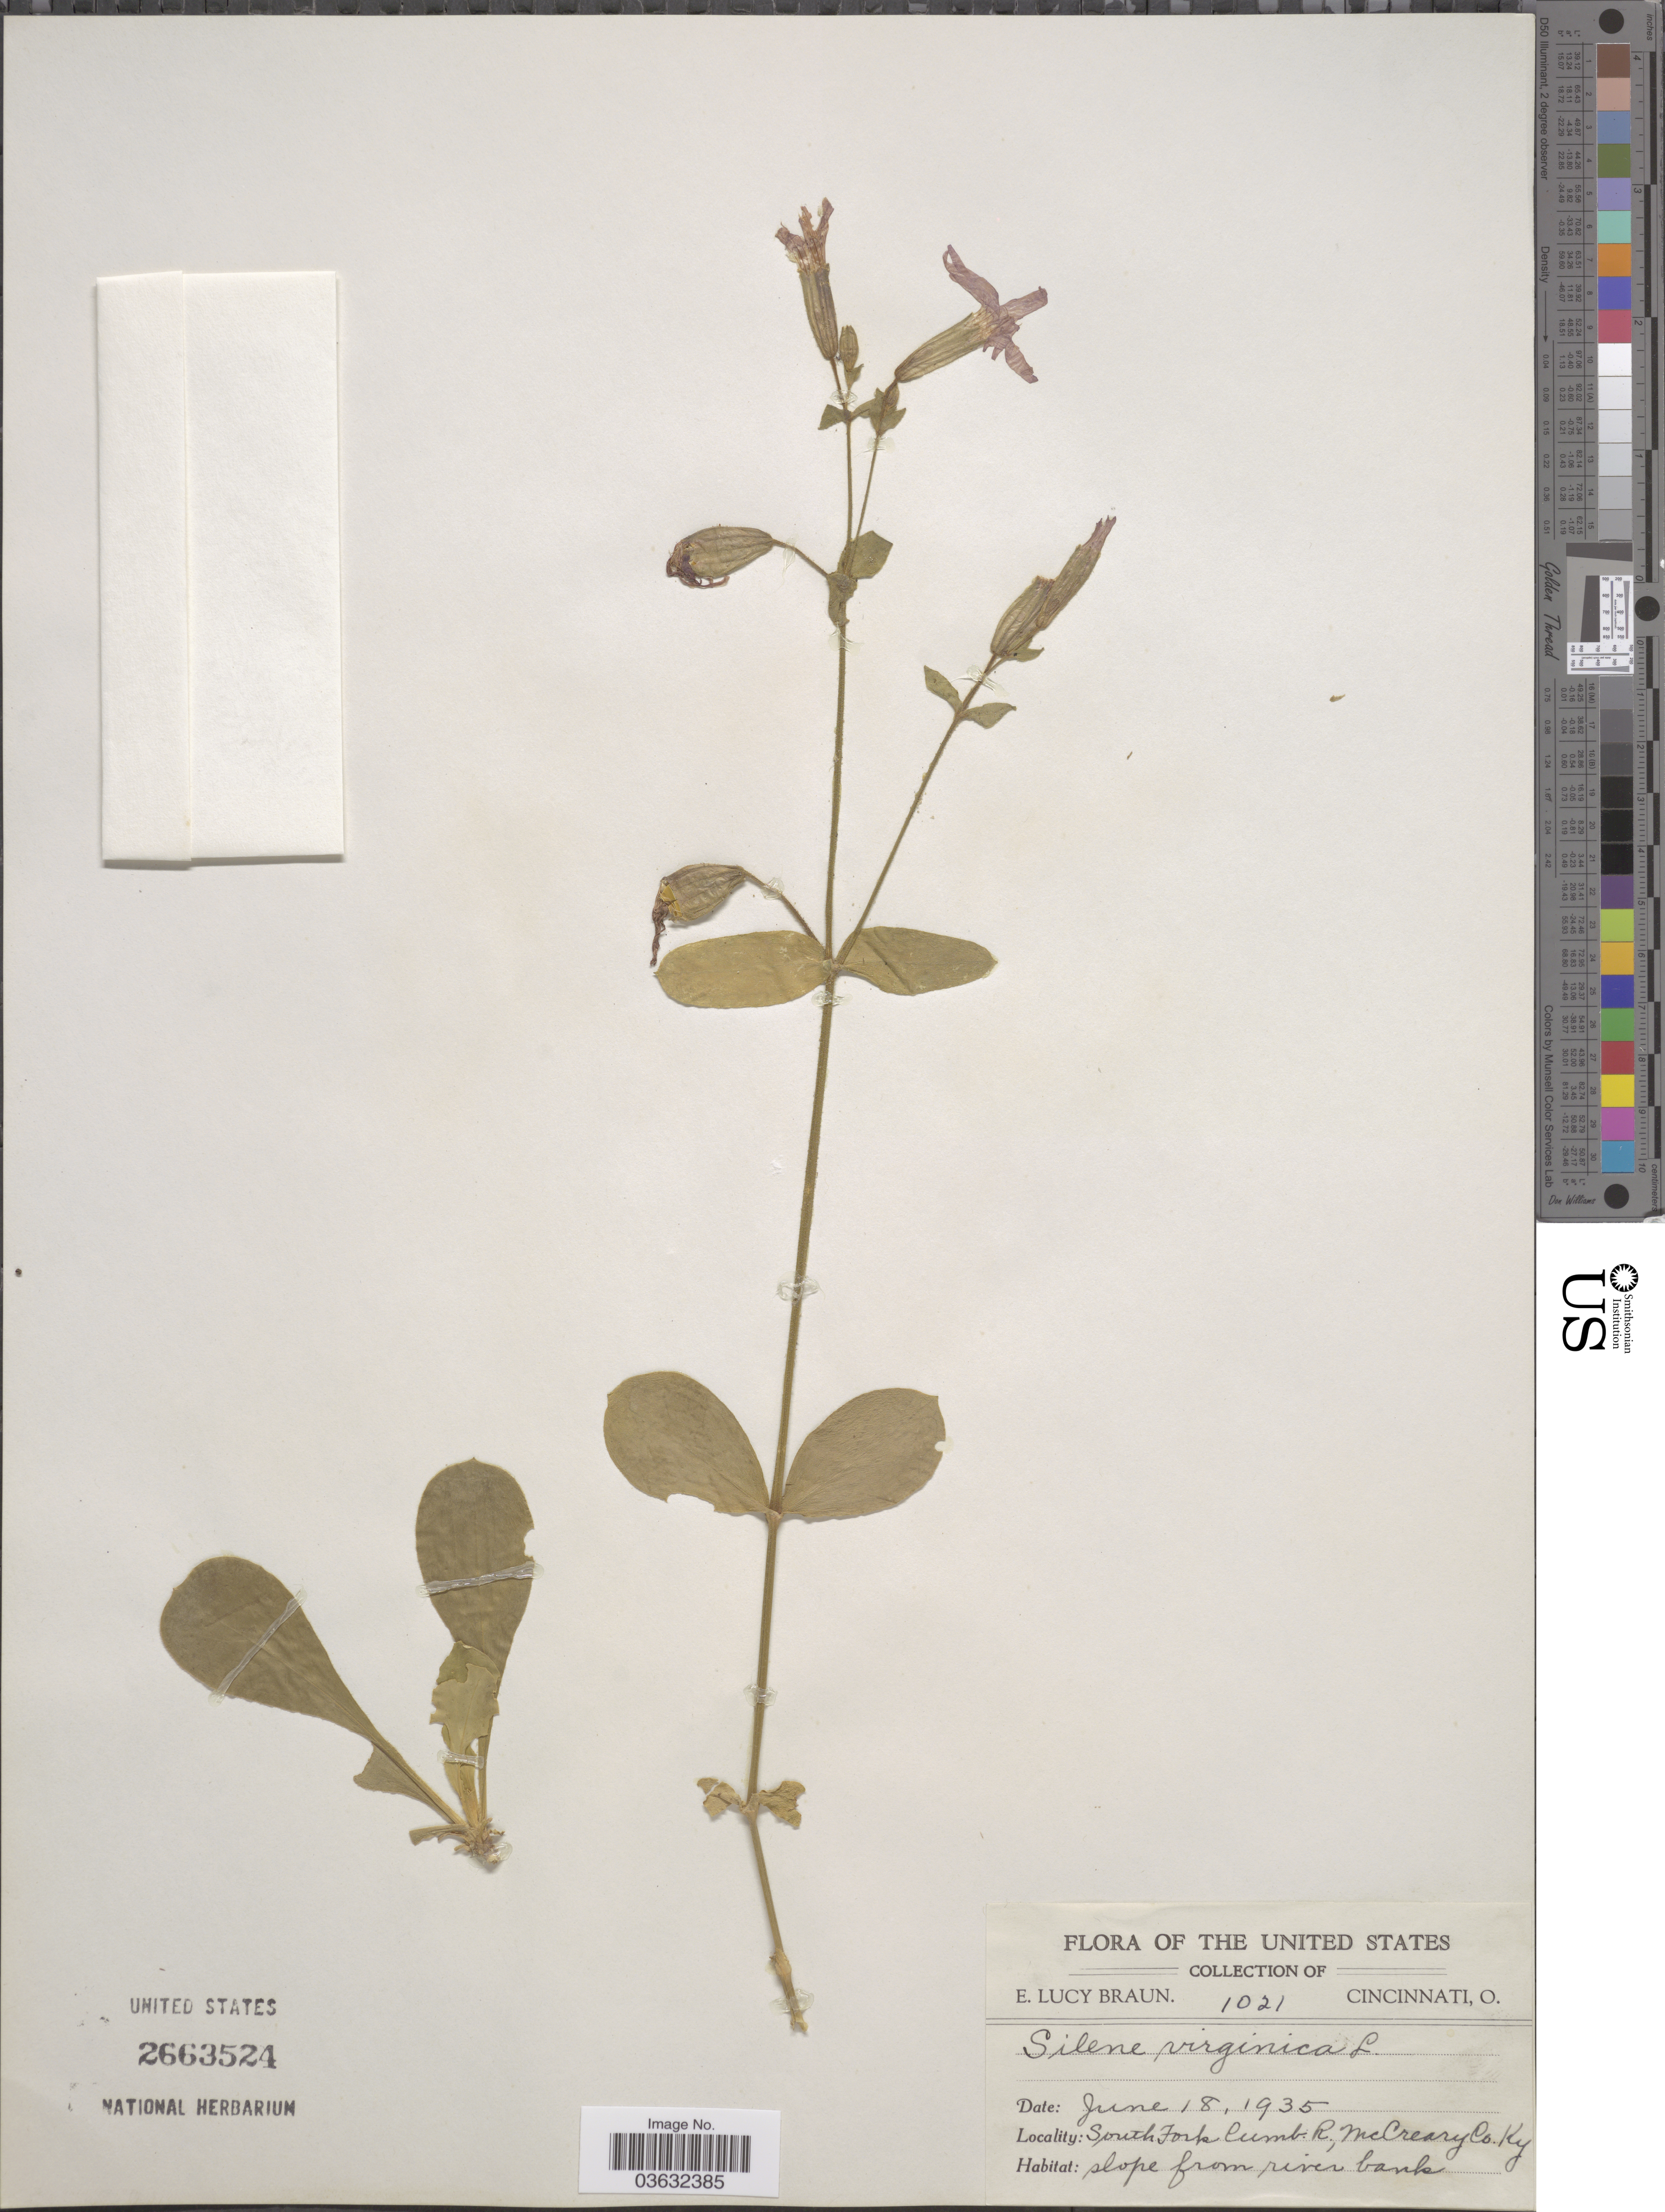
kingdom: Plantae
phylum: Tracheophyta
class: Magnoliopsida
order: Caryophyllales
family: Caryophyllaceae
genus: Silene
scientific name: Silene virginica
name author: L.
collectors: E. L. Braun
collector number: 1021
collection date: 1935-06-18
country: United States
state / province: Kentucky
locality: South Fork, Cumb. R., McCreary Co.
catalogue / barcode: US 2663524